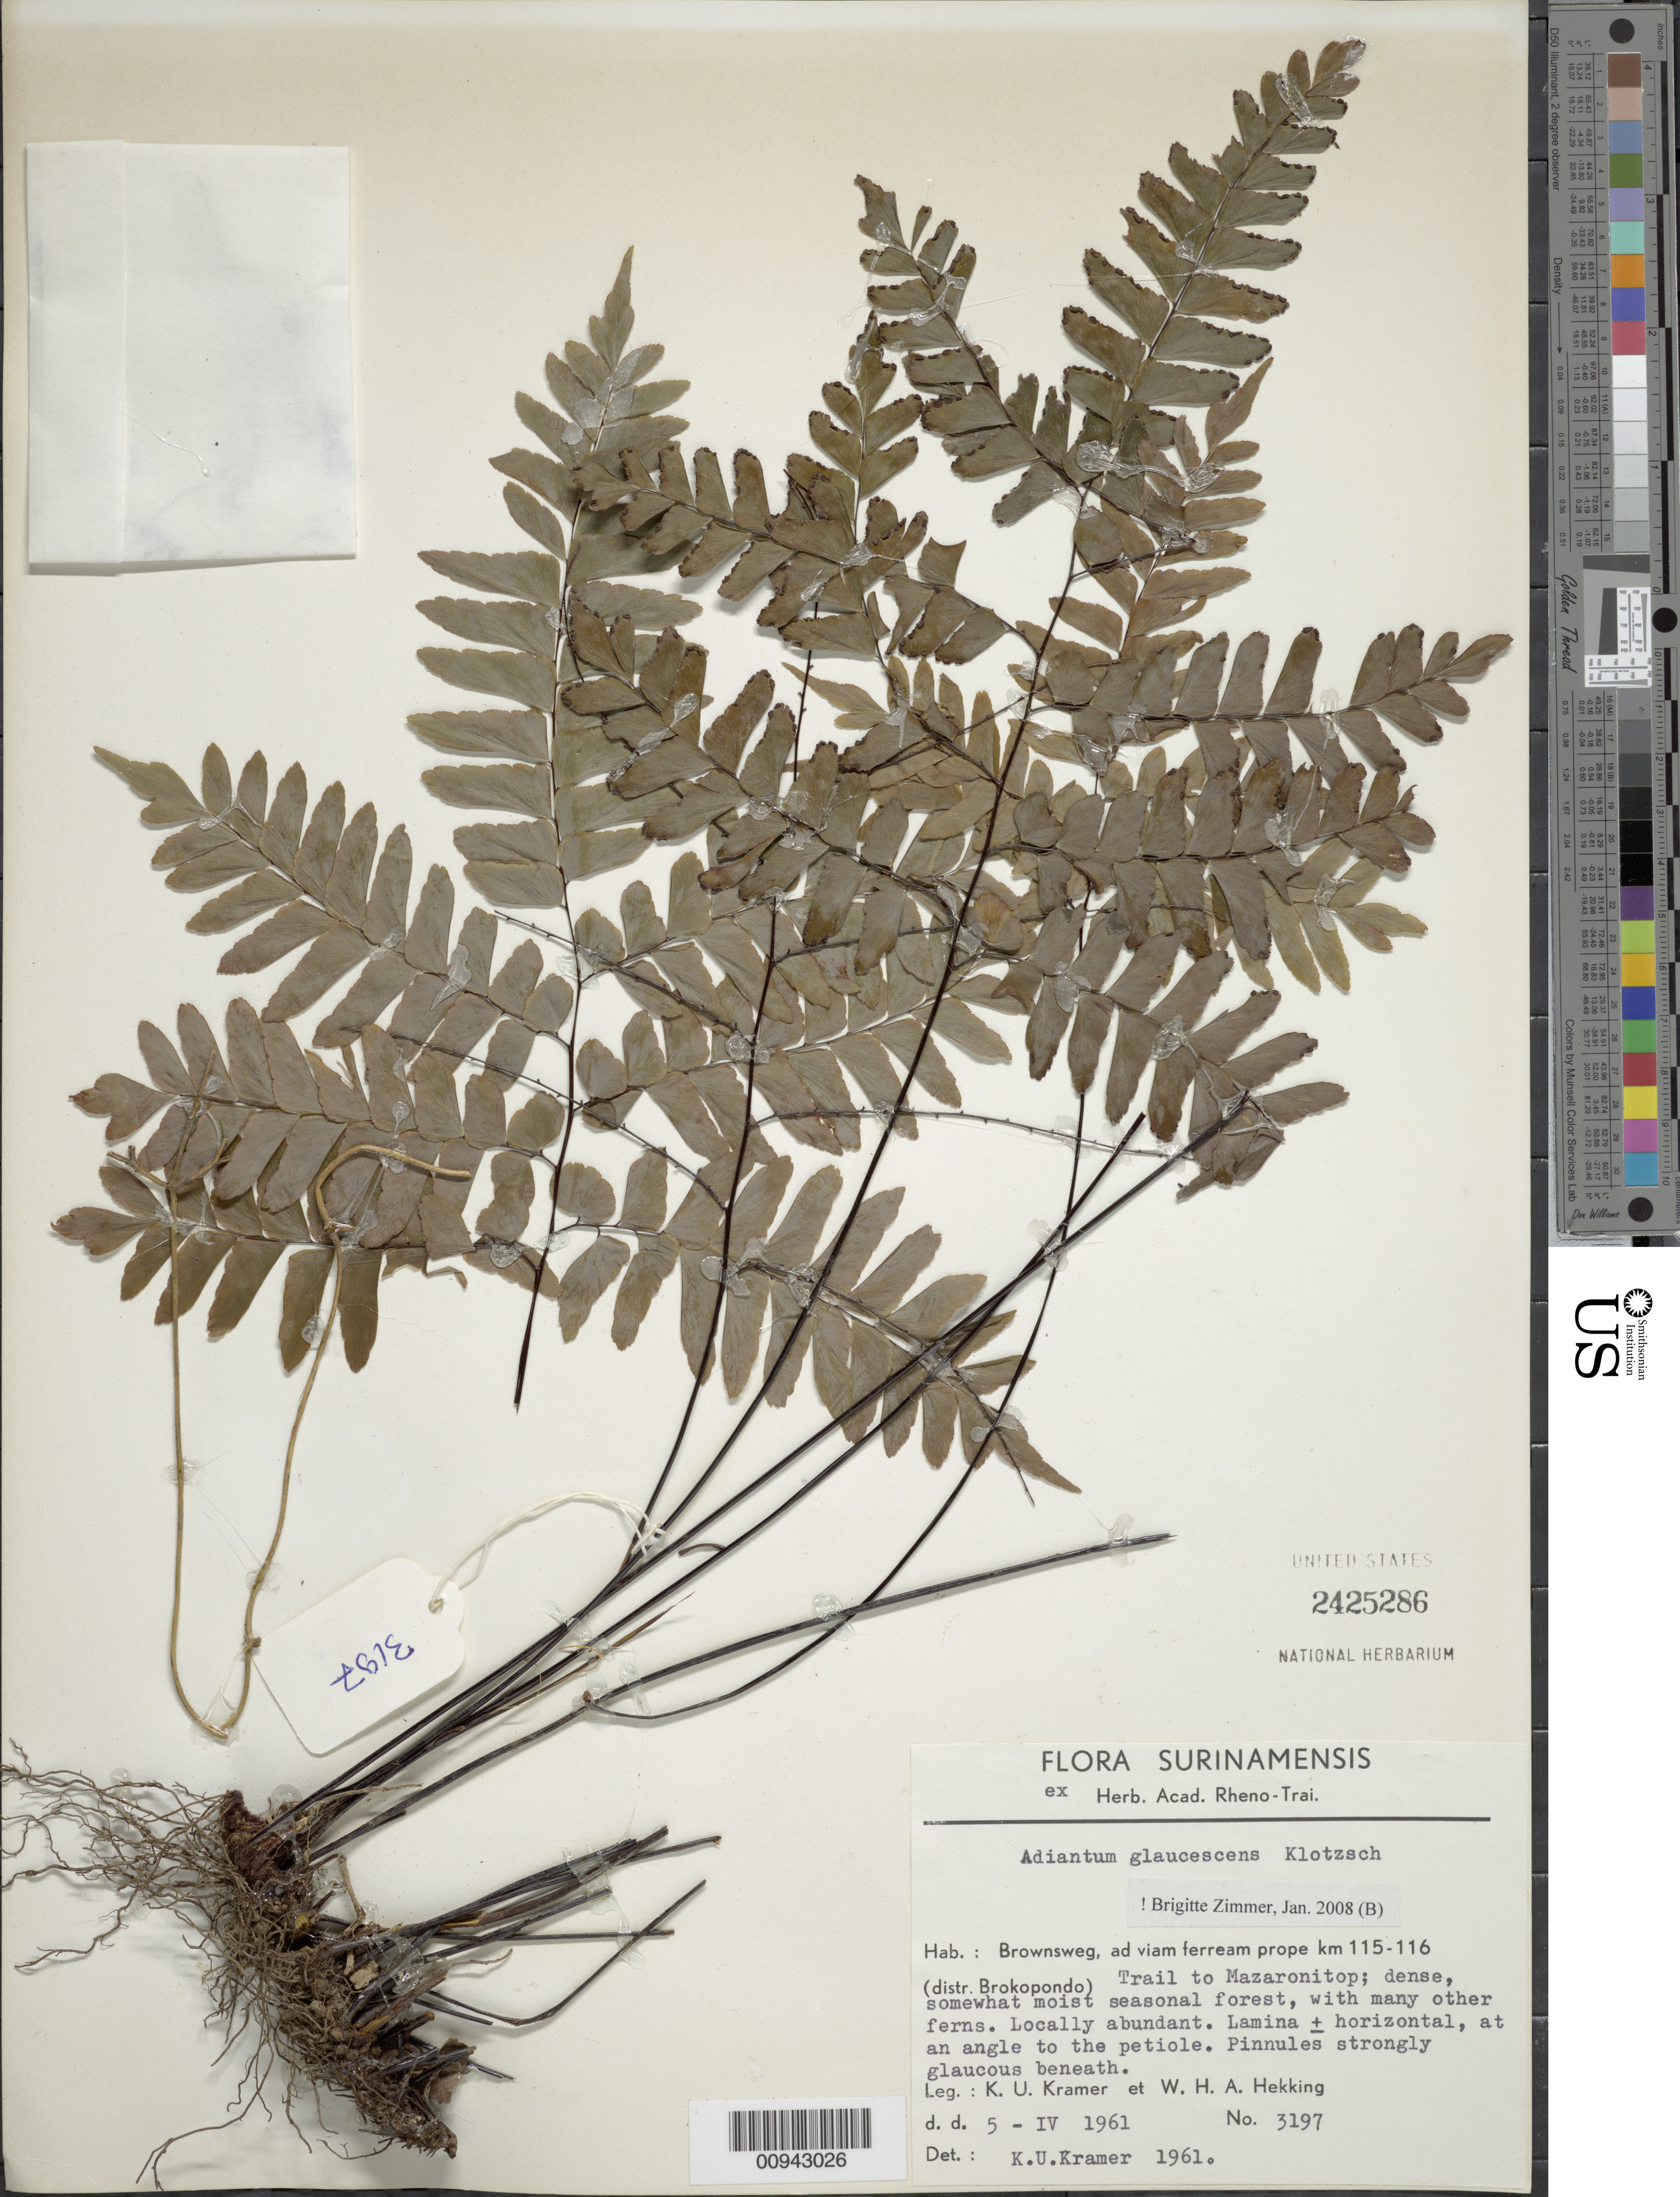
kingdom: Plantae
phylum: Tracheophyta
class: Polypodiopsida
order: Polypodiales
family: Pteridaceae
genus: Adiantum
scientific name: Adiantum glaucescens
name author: Klotzsch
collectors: K. U. Kramer & W. H. A. Hekking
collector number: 3197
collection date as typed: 5-Apr-61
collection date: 1961-04-05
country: Suriname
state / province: Brokopondo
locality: Brownsweg, ad viam ferream prope km 115-116; trail to Mazaronitop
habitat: Dense, somewhat moist seasonal forest, with many other ferns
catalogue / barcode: US 2425286